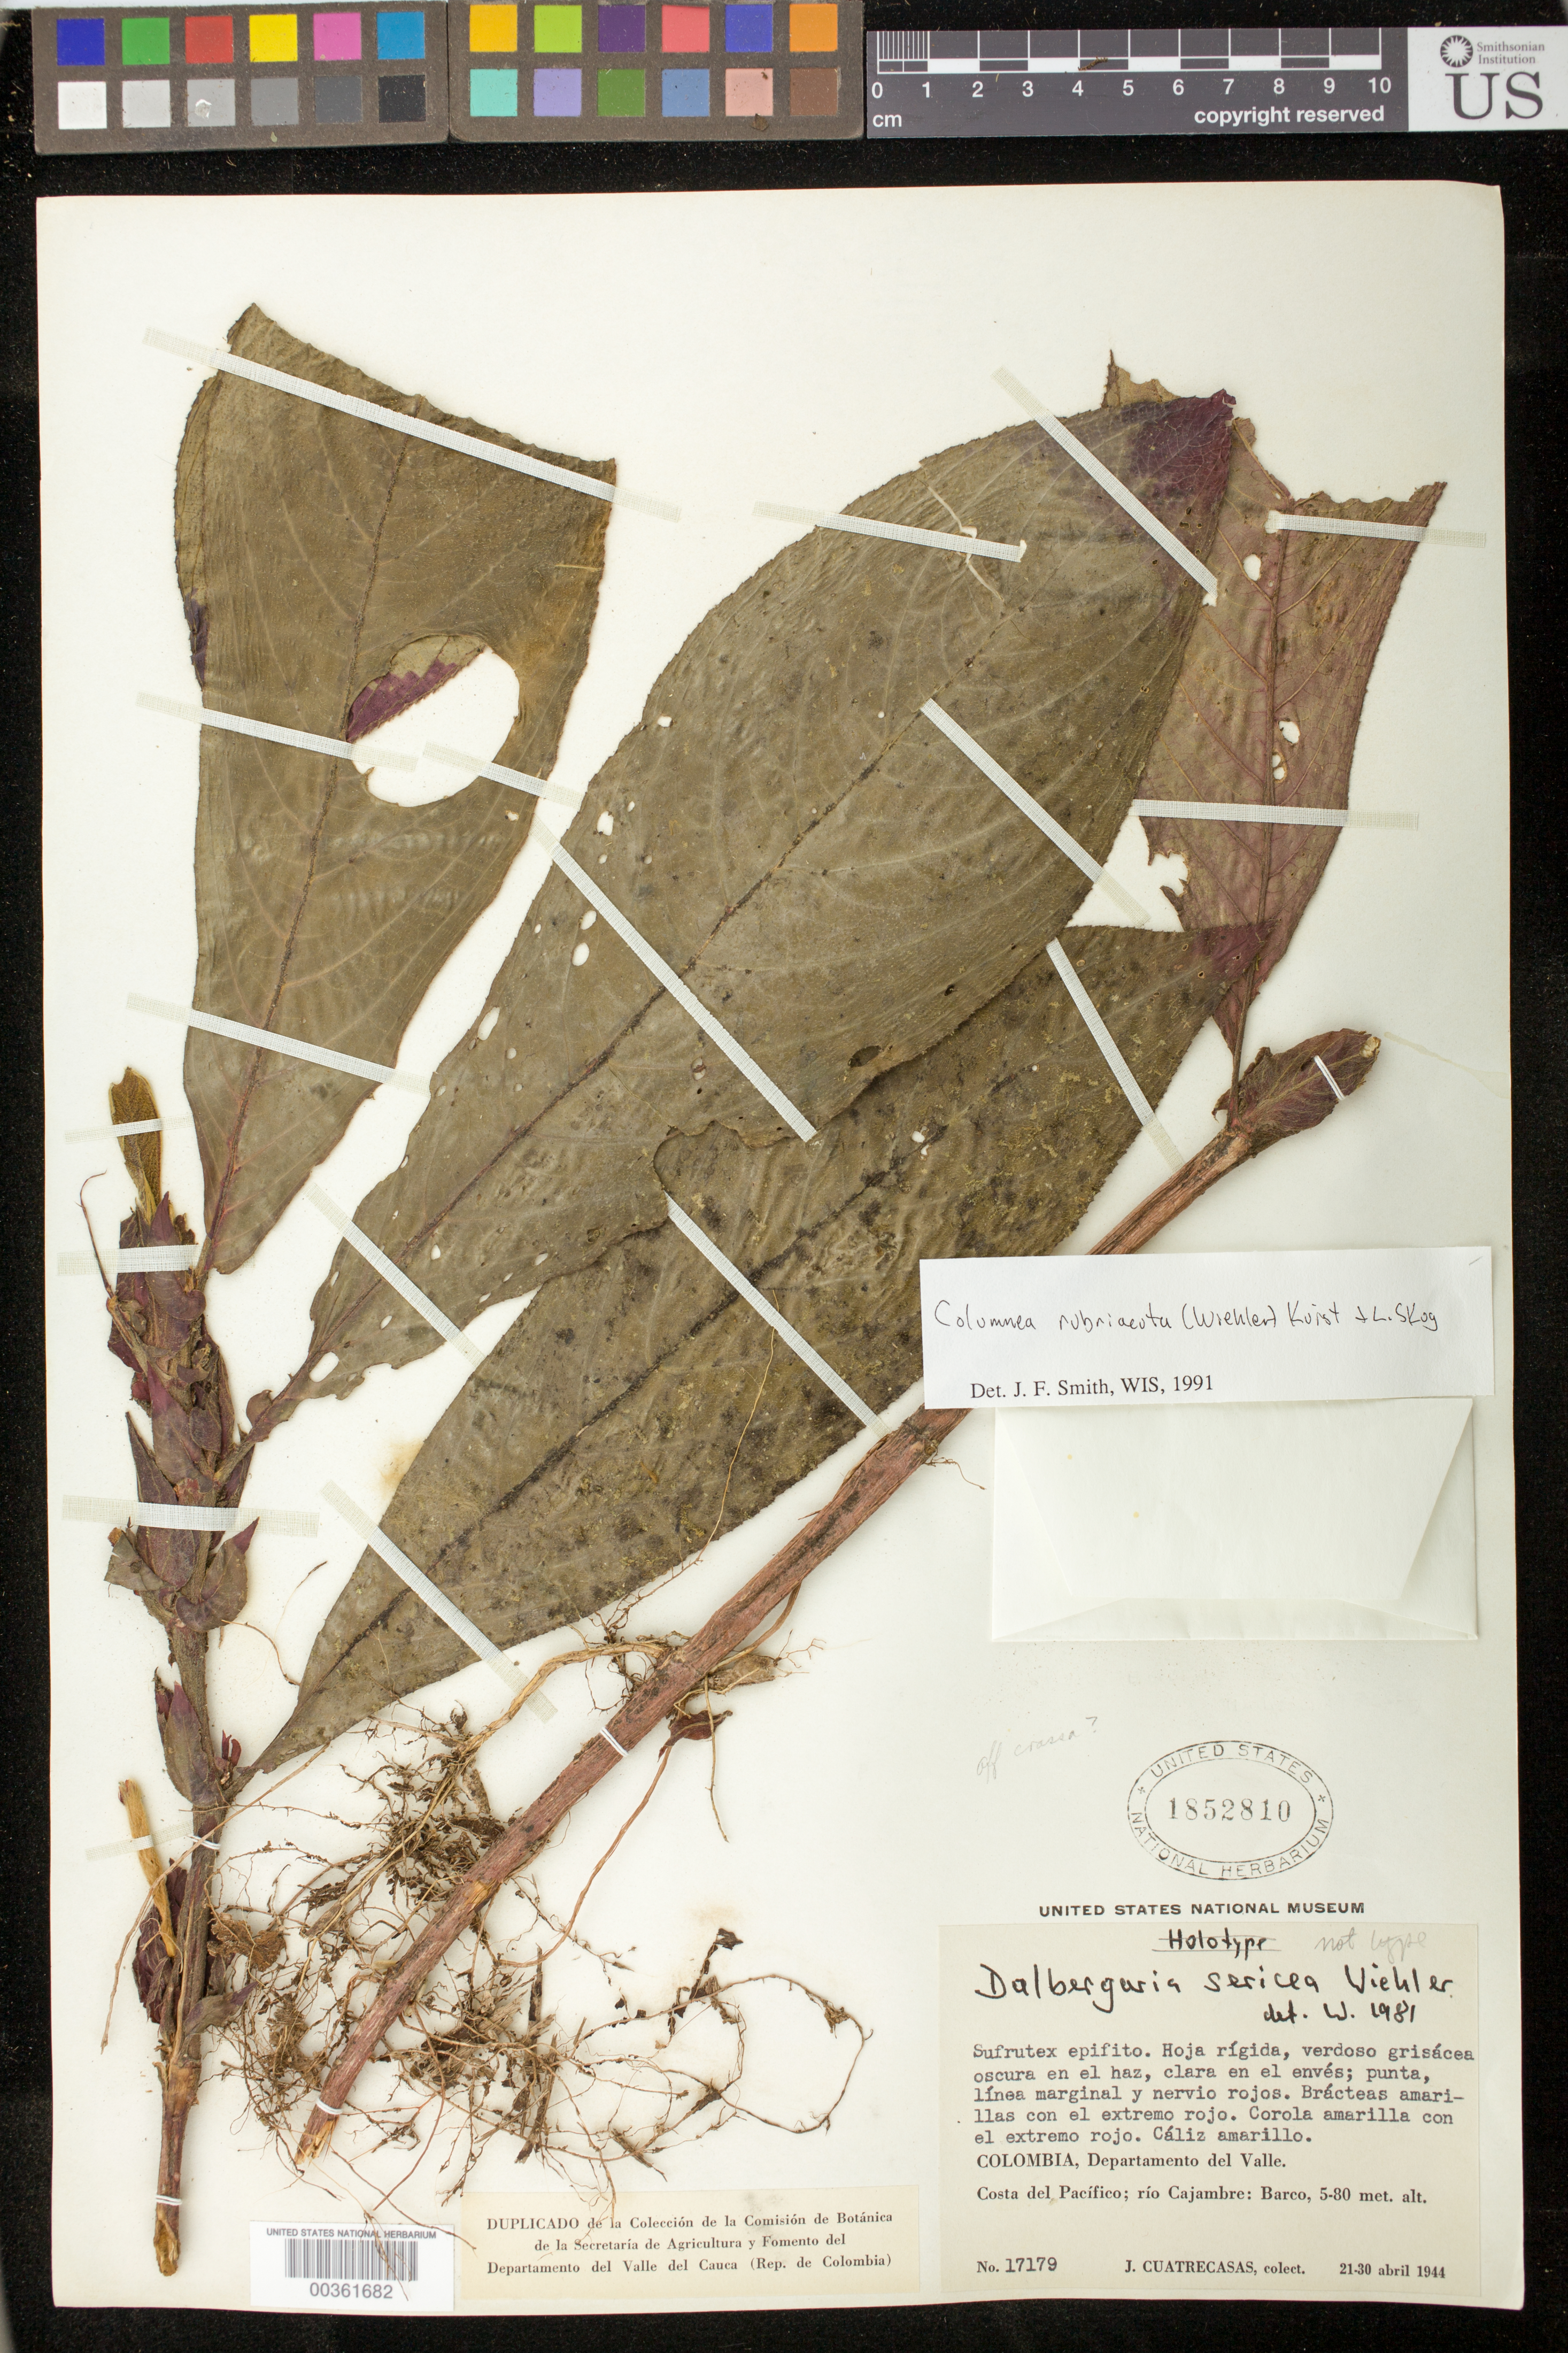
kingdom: Plantae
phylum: Tracheophyta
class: Magnoliopsida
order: Lamiales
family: Gesneriaceae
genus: Columnea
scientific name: Columnea rubriacuta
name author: (Wiehler) L.P. Kvist & L.E. Skog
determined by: Skog, Laurence E.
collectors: J. Cuatrecasas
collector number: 17179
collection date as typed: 21-30 Apr 1944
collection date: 1944-04-21/1944-04-30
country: Colombia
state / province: Valle del Cauca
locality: Costa del Pacífico; río Cajambre: Barco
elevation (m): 5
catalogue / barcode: US 1852810